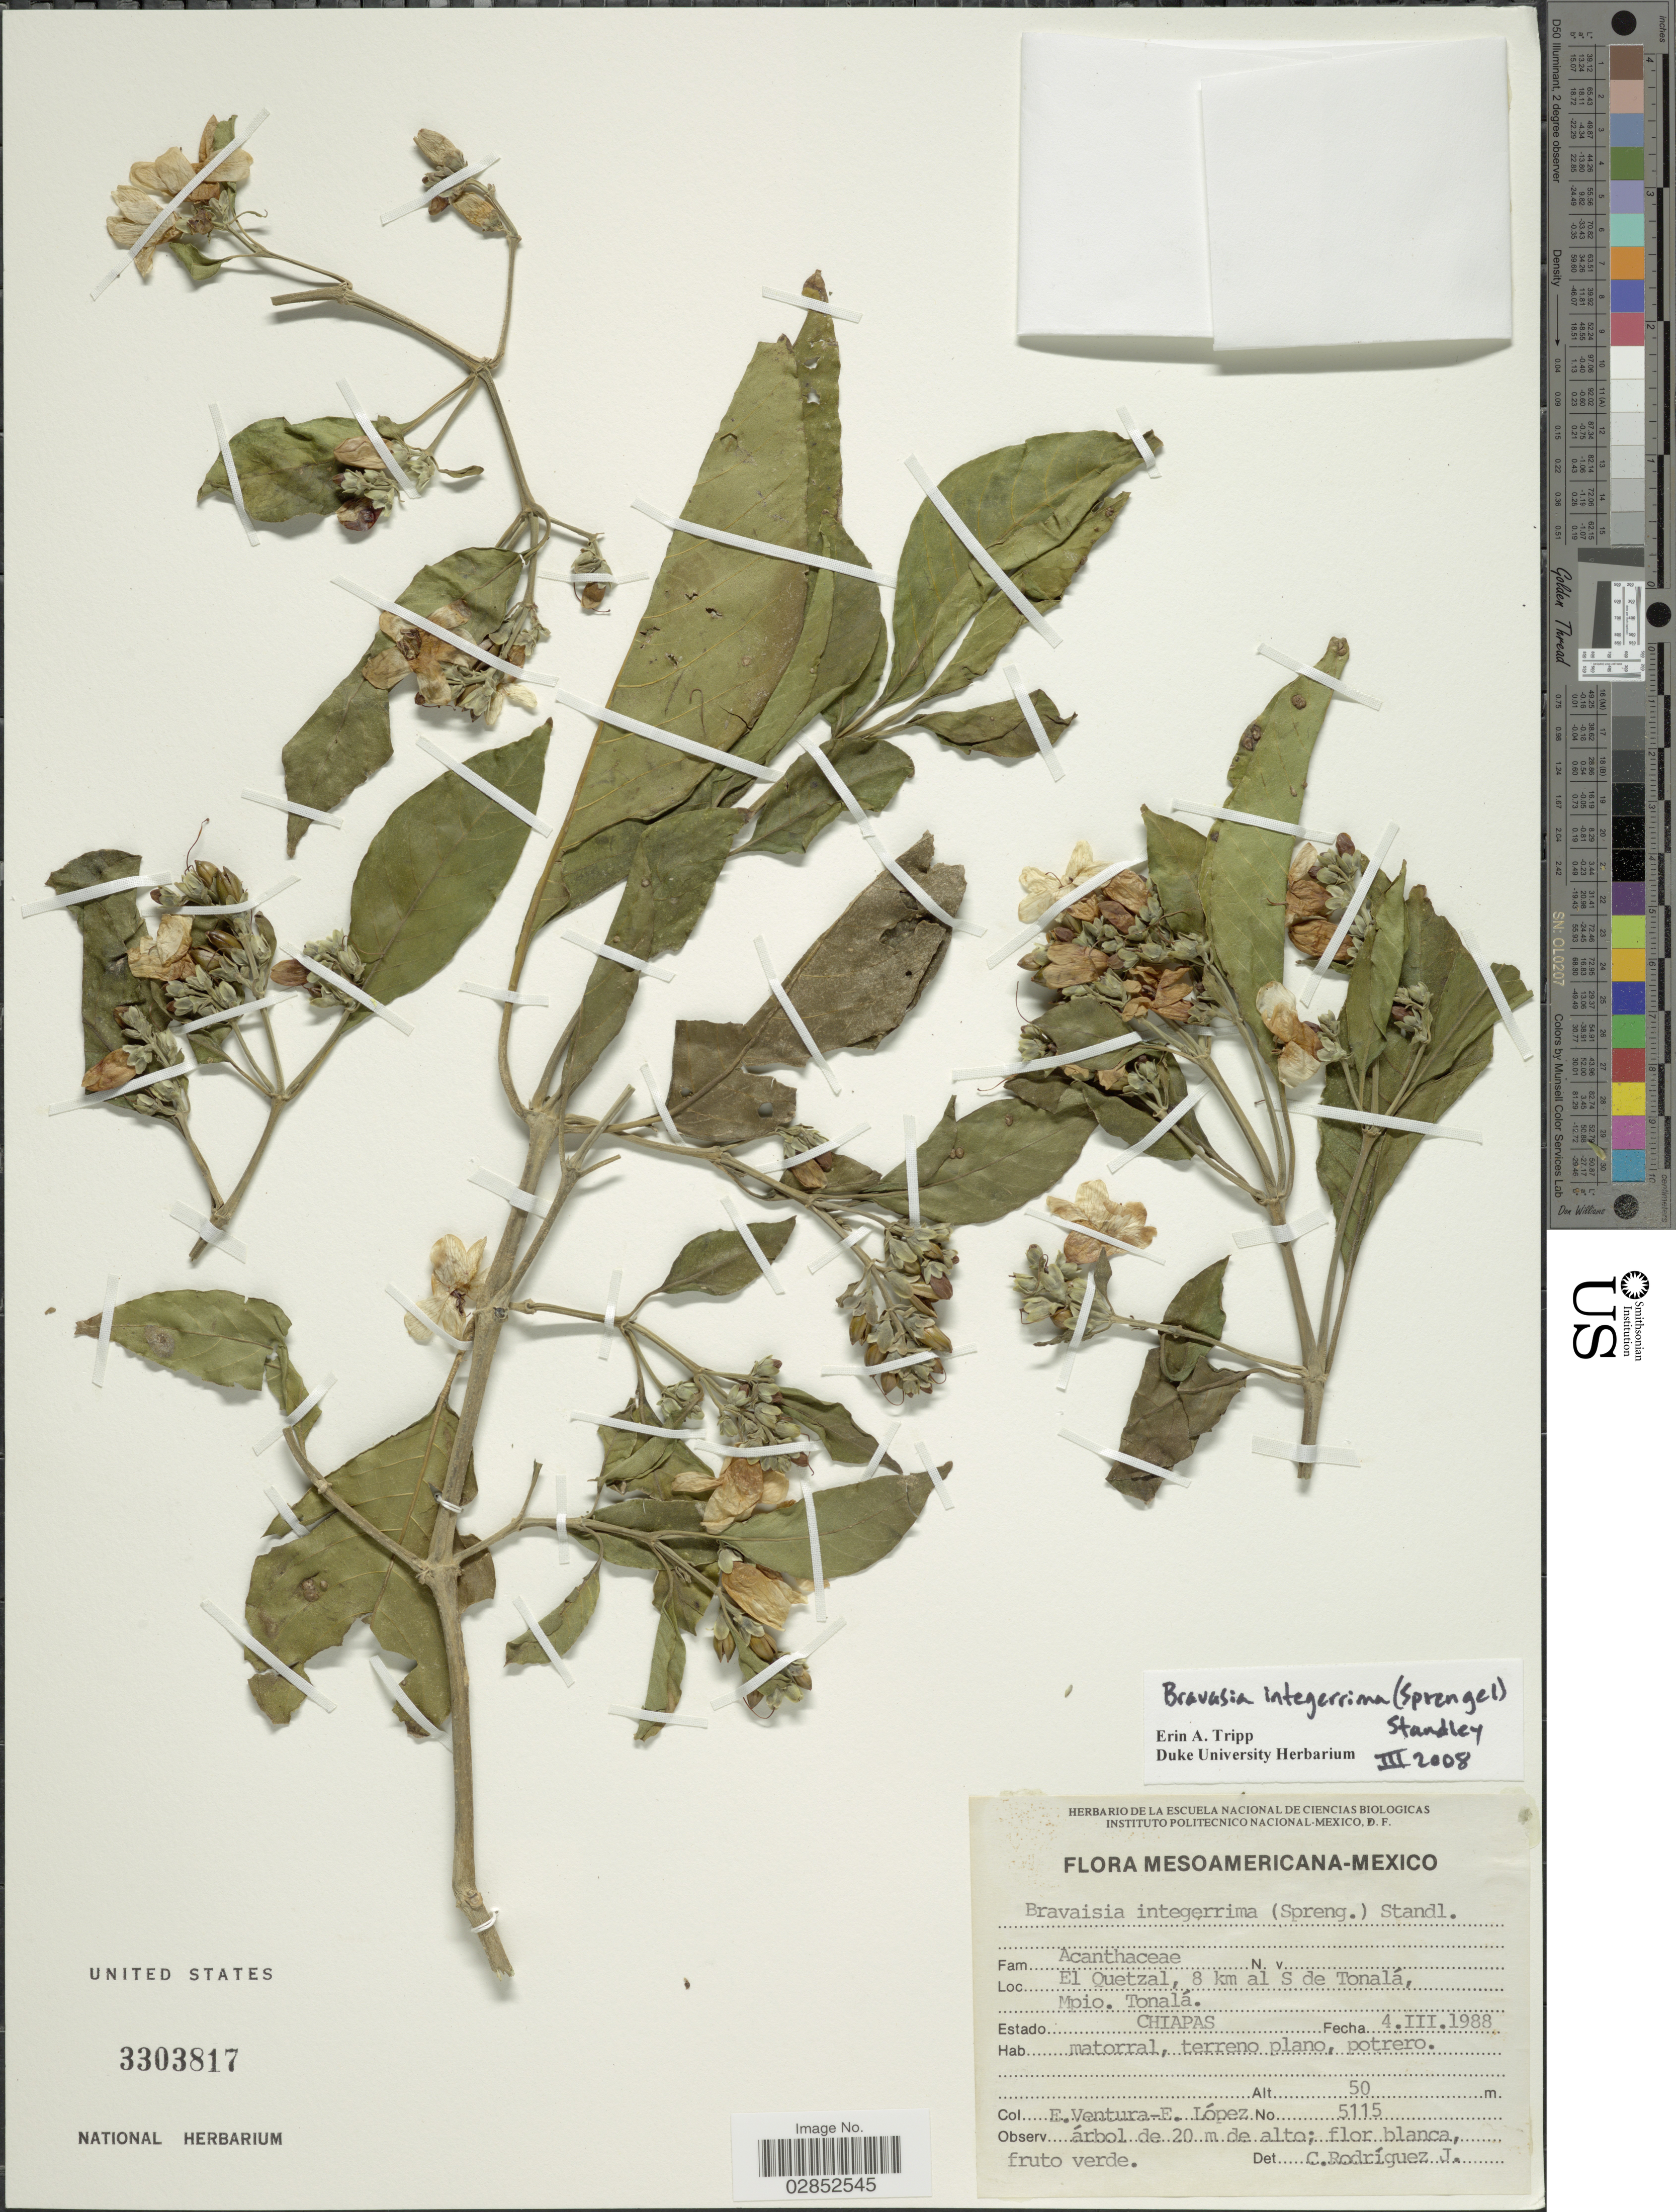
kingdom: Plantae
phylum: Tracheophyta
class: Magnoliopsida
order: Lamiales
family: Acanthaceae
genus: Bravaisia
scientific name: Bravaisia integerrima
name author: (Spreng.) Standl.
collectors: E. Ventura & E. López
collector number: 5115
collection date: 1988-03-04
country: Mexico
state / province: Chiapas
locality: El Quetzal, 8 km al S de Tonalá, Mpio. Tonalá.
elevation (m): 50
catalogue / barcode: US 3303817